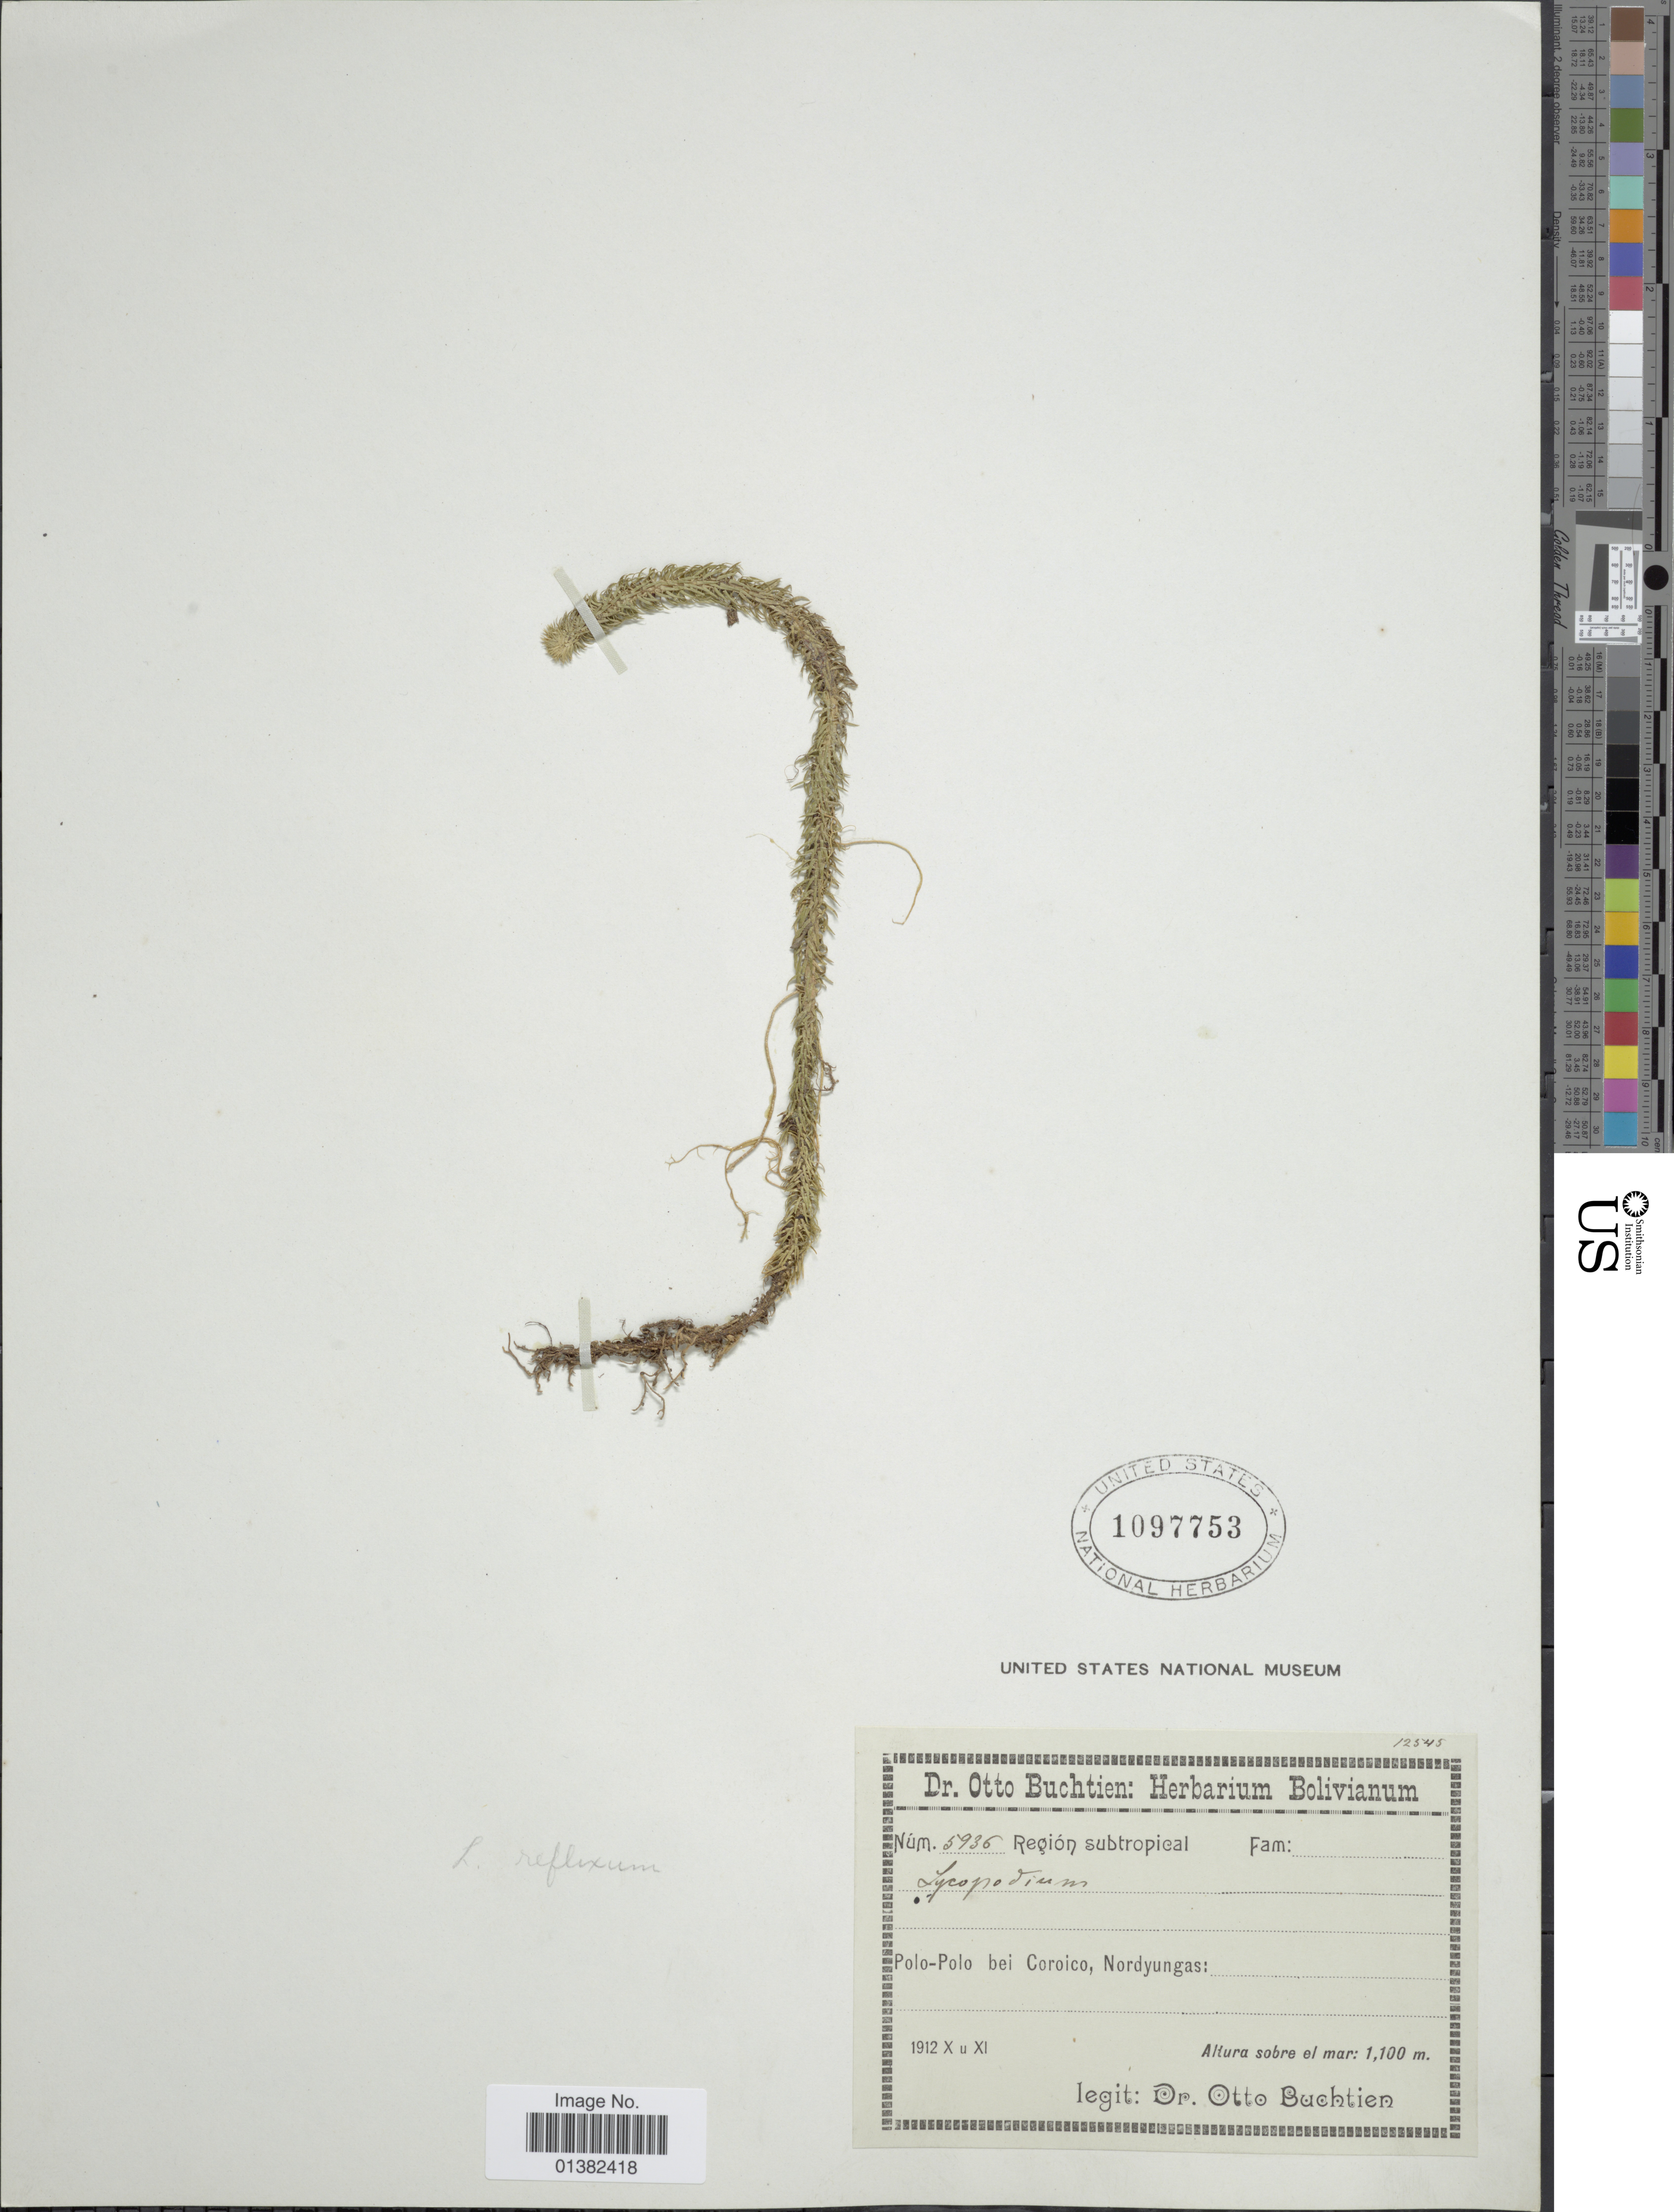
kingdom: Plantae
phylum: Tracheophyta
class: Lycopodiopsida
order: Lycopodiales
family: Lycopodiaceae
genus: Phlegmariurus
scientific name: Phlegmariurus reflexus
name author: (Lam.) B. Øllg.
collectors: O. Buchtien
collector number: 5936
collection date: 1912-10/1912-11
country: Bolivia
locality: Polo-Polo bei Coroico, Nordyungas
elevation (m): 1100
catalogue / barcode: US 1097753